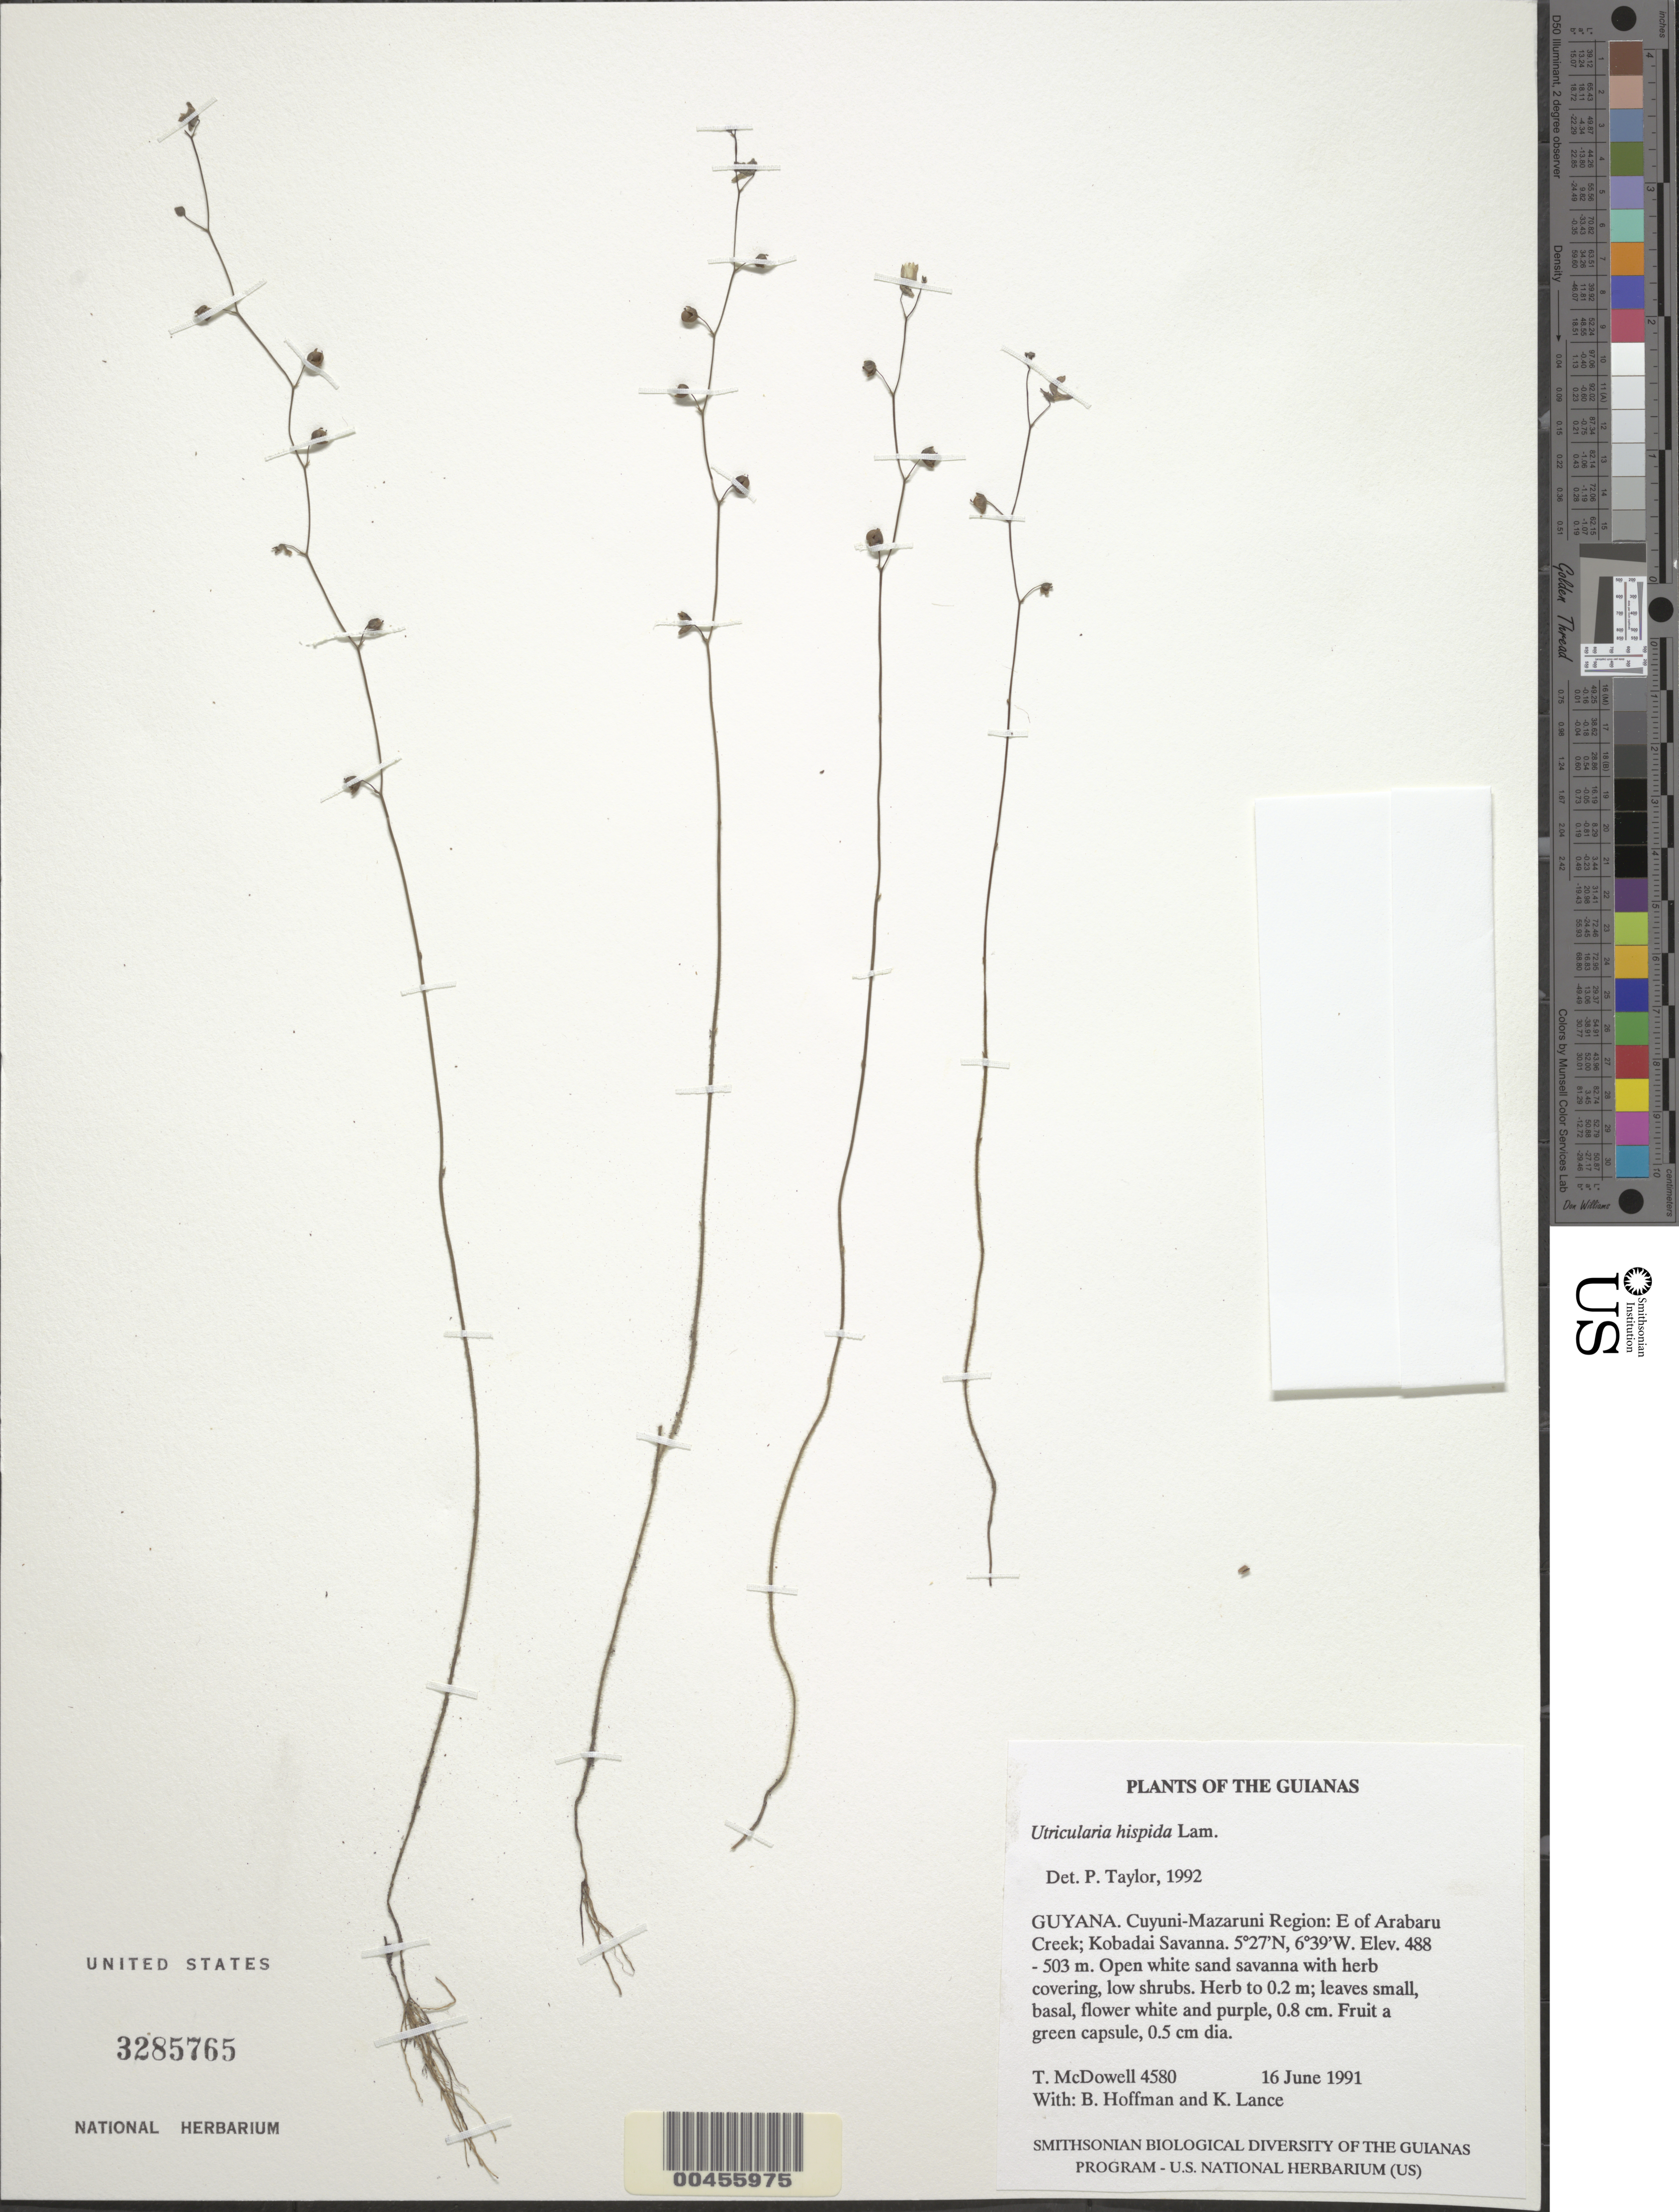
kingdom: Plantae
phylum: Tracheophyta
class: Magnoliopsida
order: Lamiales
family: Lentibulariaceae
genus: Utricularia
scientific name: Utricularia hispida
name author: Lam.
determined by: Taylor, P.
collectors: T. McDowell, B. Hoffman & K. Lance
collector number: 4580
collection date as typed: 16 June 1991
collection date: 1991-06-16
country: Guyana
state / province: Cuyuni-Mazaruni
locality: E of Arabaru Creek; Kobadai Savanna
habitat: Open white sand savanna with herb covering, low shrubs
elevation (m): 488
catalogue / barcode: US 3285765